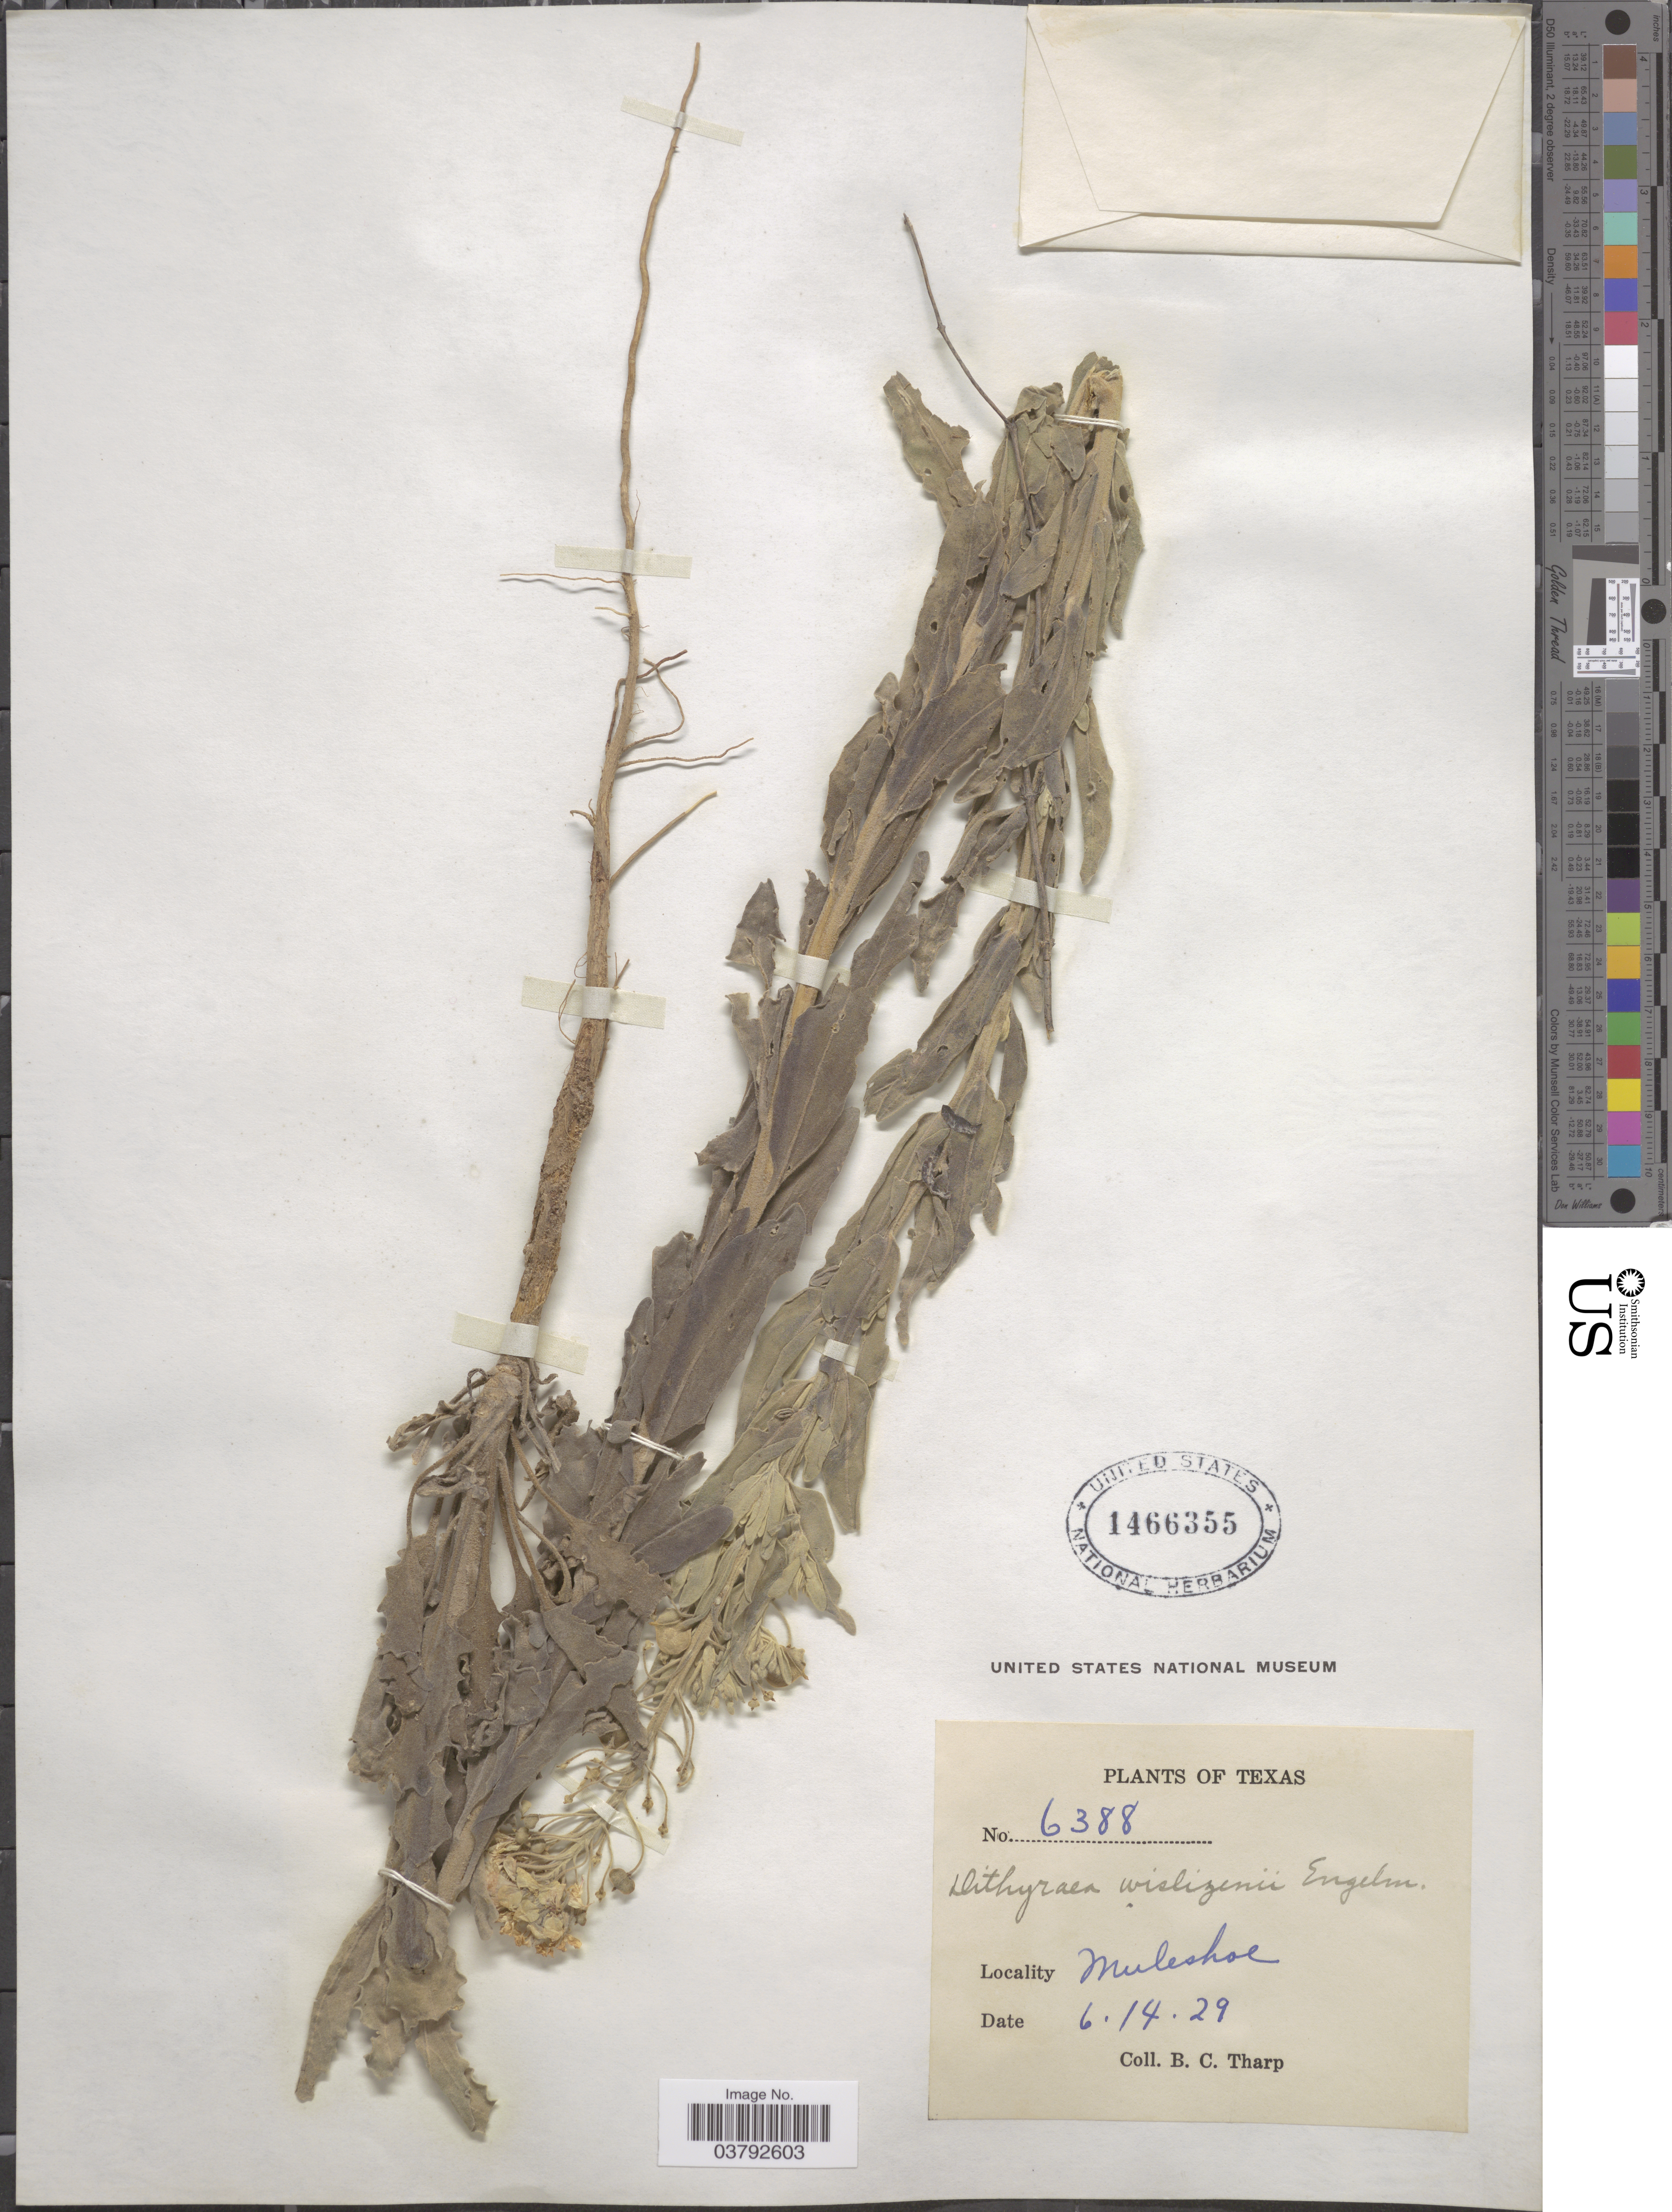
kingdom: Plantae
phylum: Tracheophyta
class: Magnoliopsida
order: Brassicales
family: Brassicaceae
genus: Dithyrea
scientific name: Dithyrea wislizeni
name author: Engelm.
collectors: B. C. Tharp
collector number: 6388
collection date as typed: Transcribed d/m/y: 14/6/29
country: United States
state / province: Texas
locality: Muleshoe.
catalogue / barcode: US 1466355